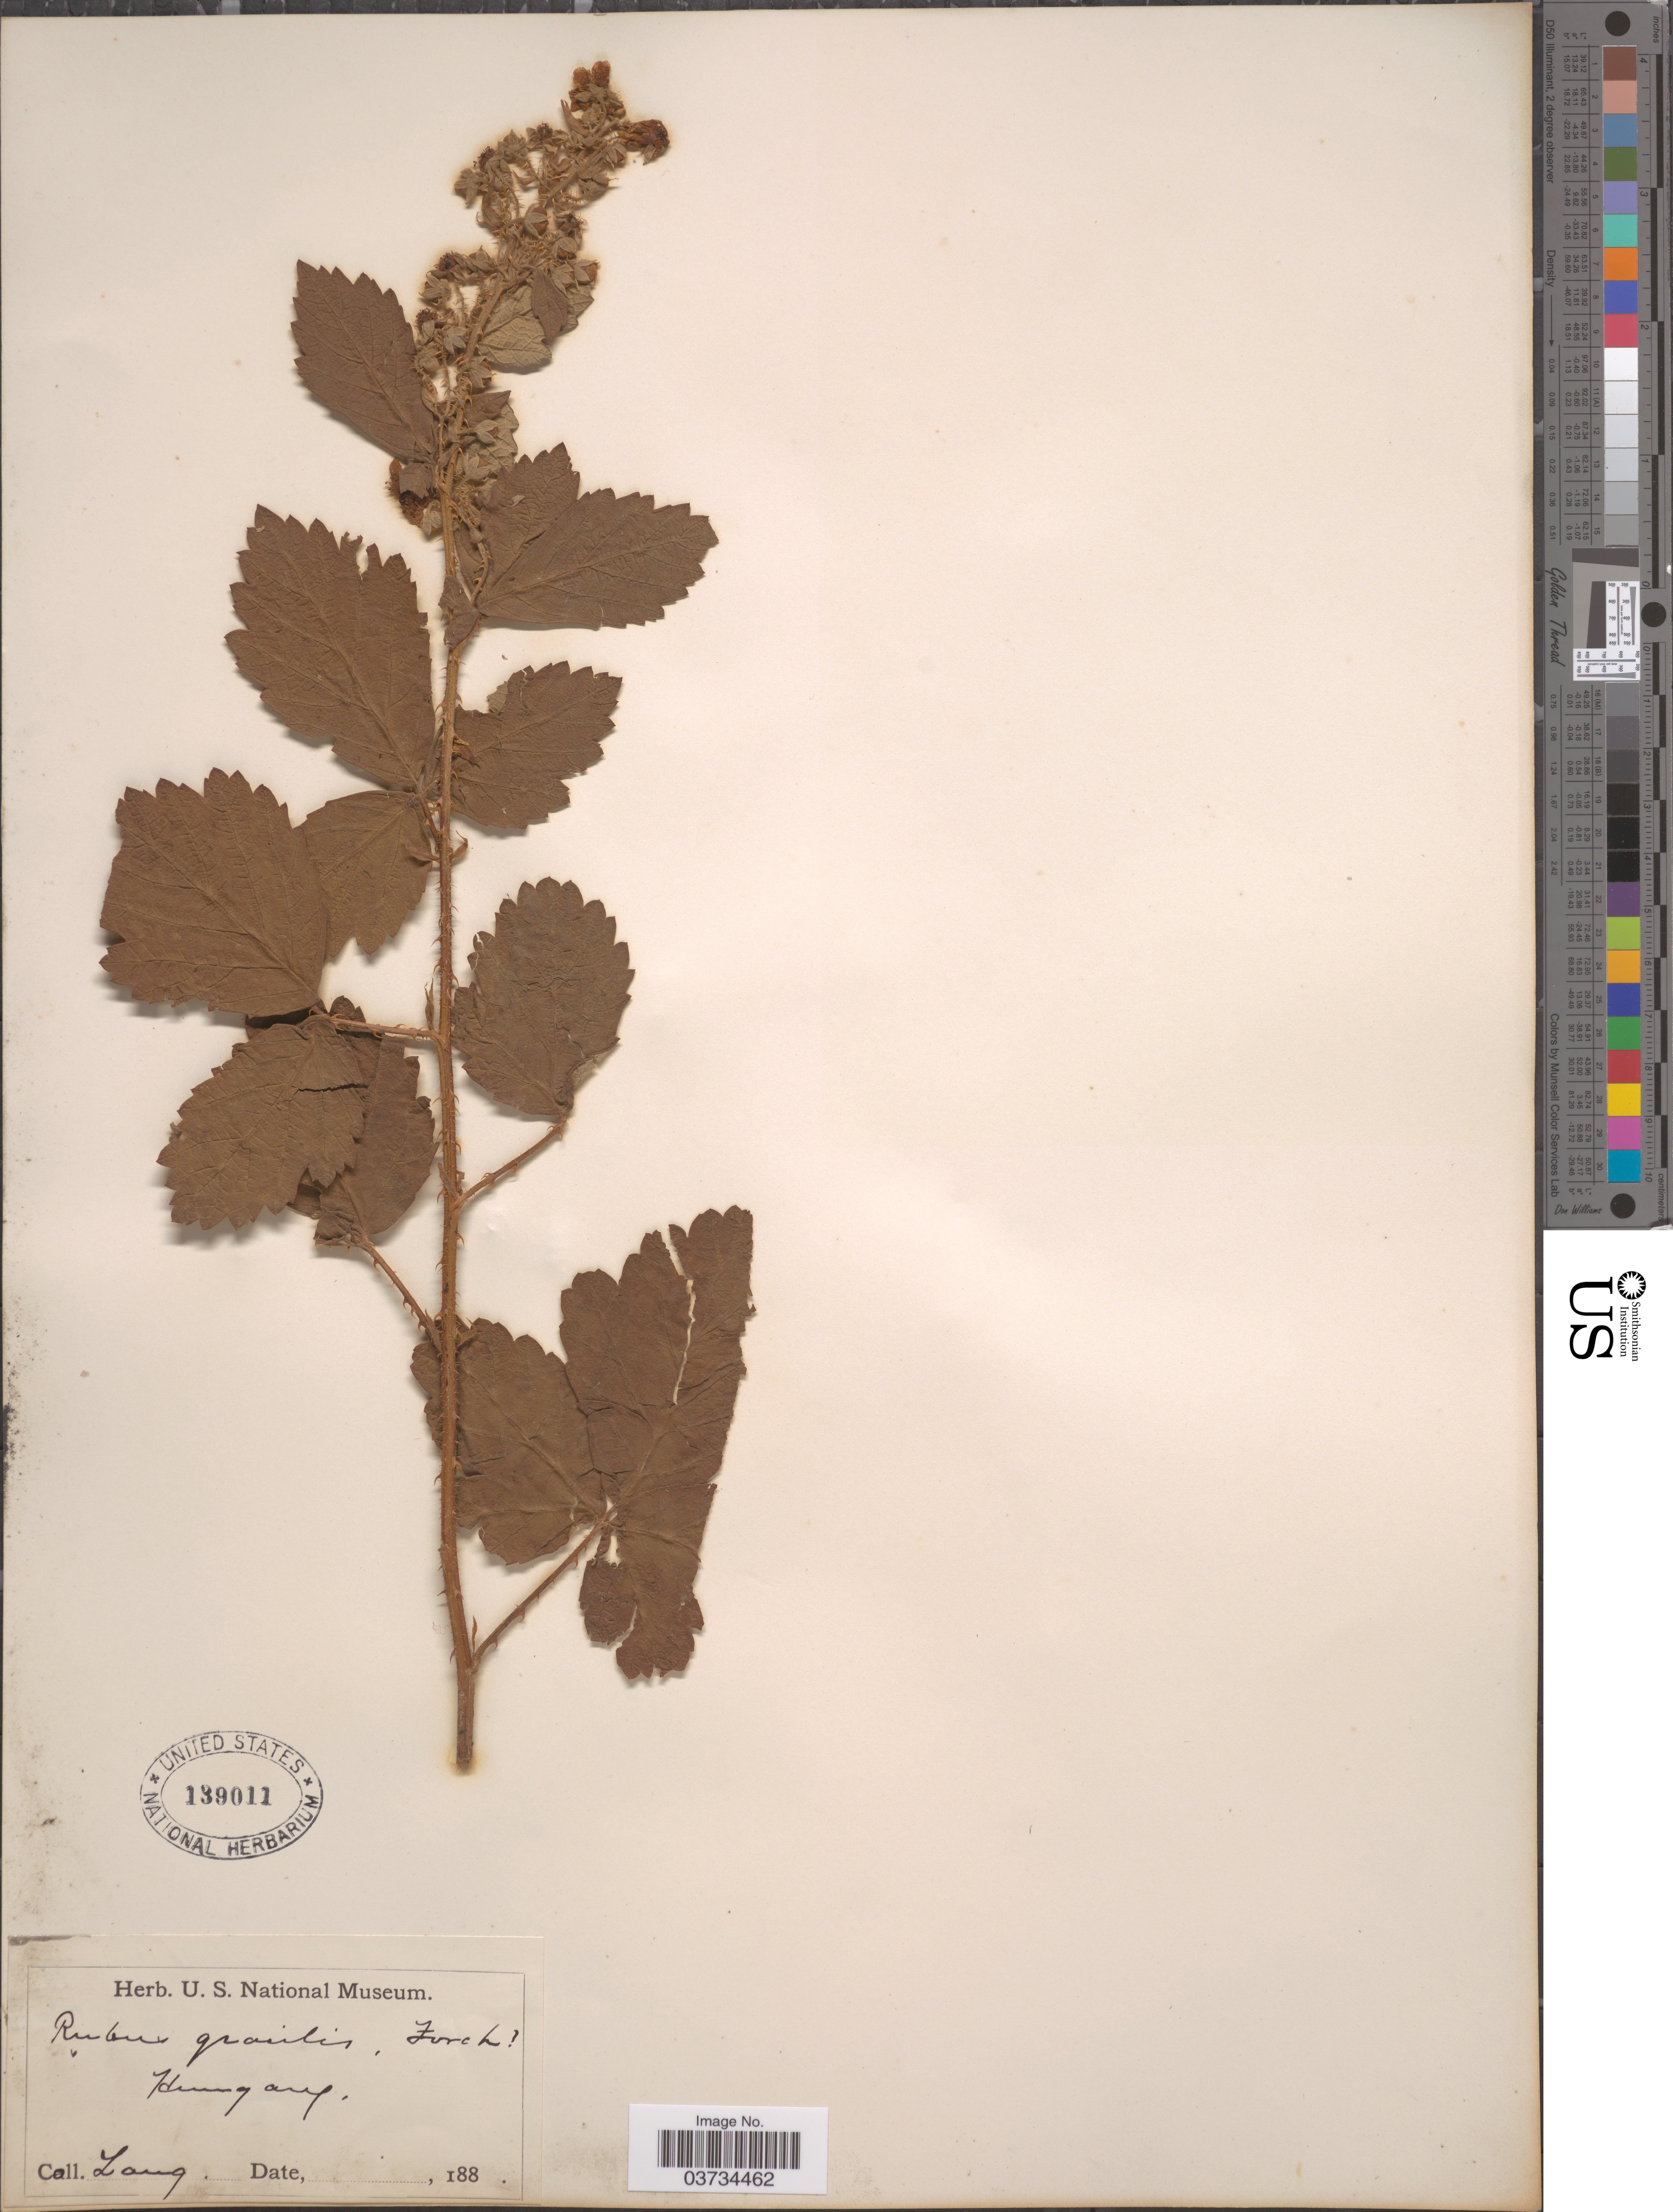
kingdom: Plantae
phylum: Tracheophyta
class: Magnoliopsida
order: Rosales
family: Rosaceae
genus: Rubus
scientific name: Rubus gracilis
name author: Roxb.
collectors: -- Lang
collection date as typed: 188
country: Hungary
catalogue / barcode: US 139011